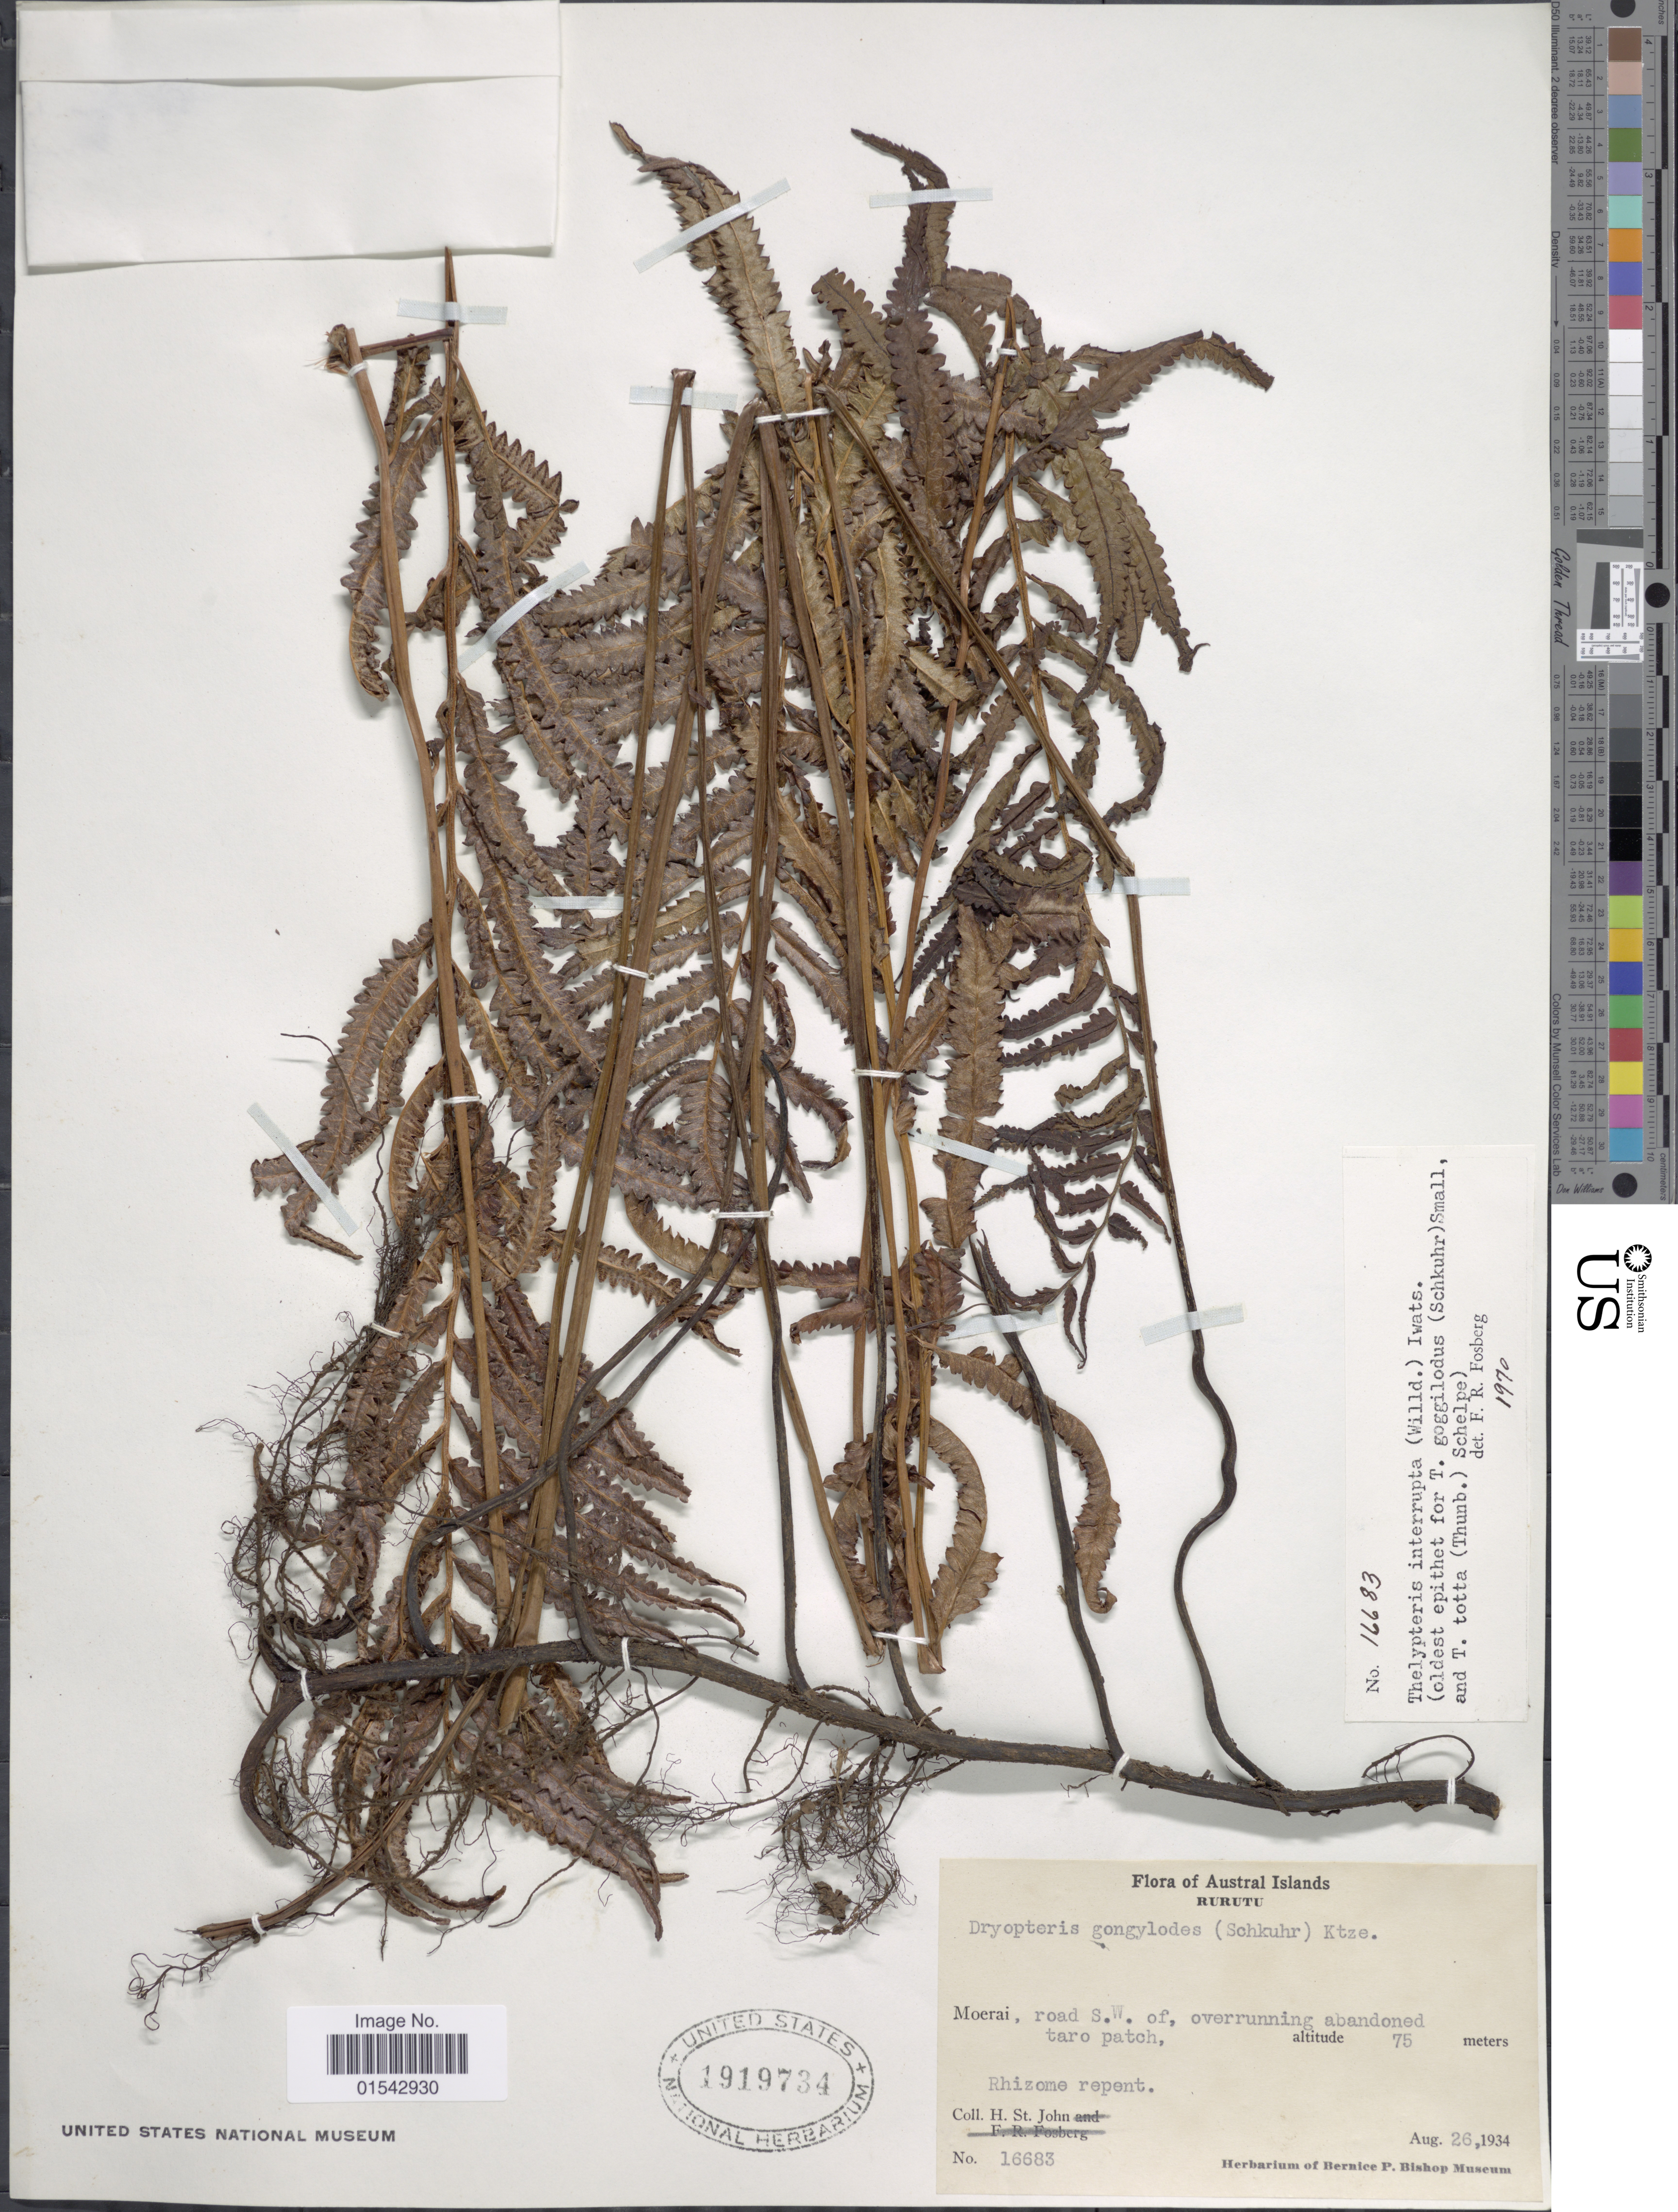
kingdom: Plantae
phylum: Tracheophyta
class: Polypodiopsida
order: Polypodiales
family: Thelypteridaceae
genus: Cyclosorus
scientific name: Cyclosorus interruptus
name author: (Willd.) H. Itô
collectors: H. St. John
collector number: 16683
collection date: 1934-08-26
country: French Polynesia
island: Rurutu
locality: Austral Islands, Rurutu, Moerai, road S. W. of, overrunning abandoned taro patch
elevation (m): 75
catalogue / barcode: US 1919734